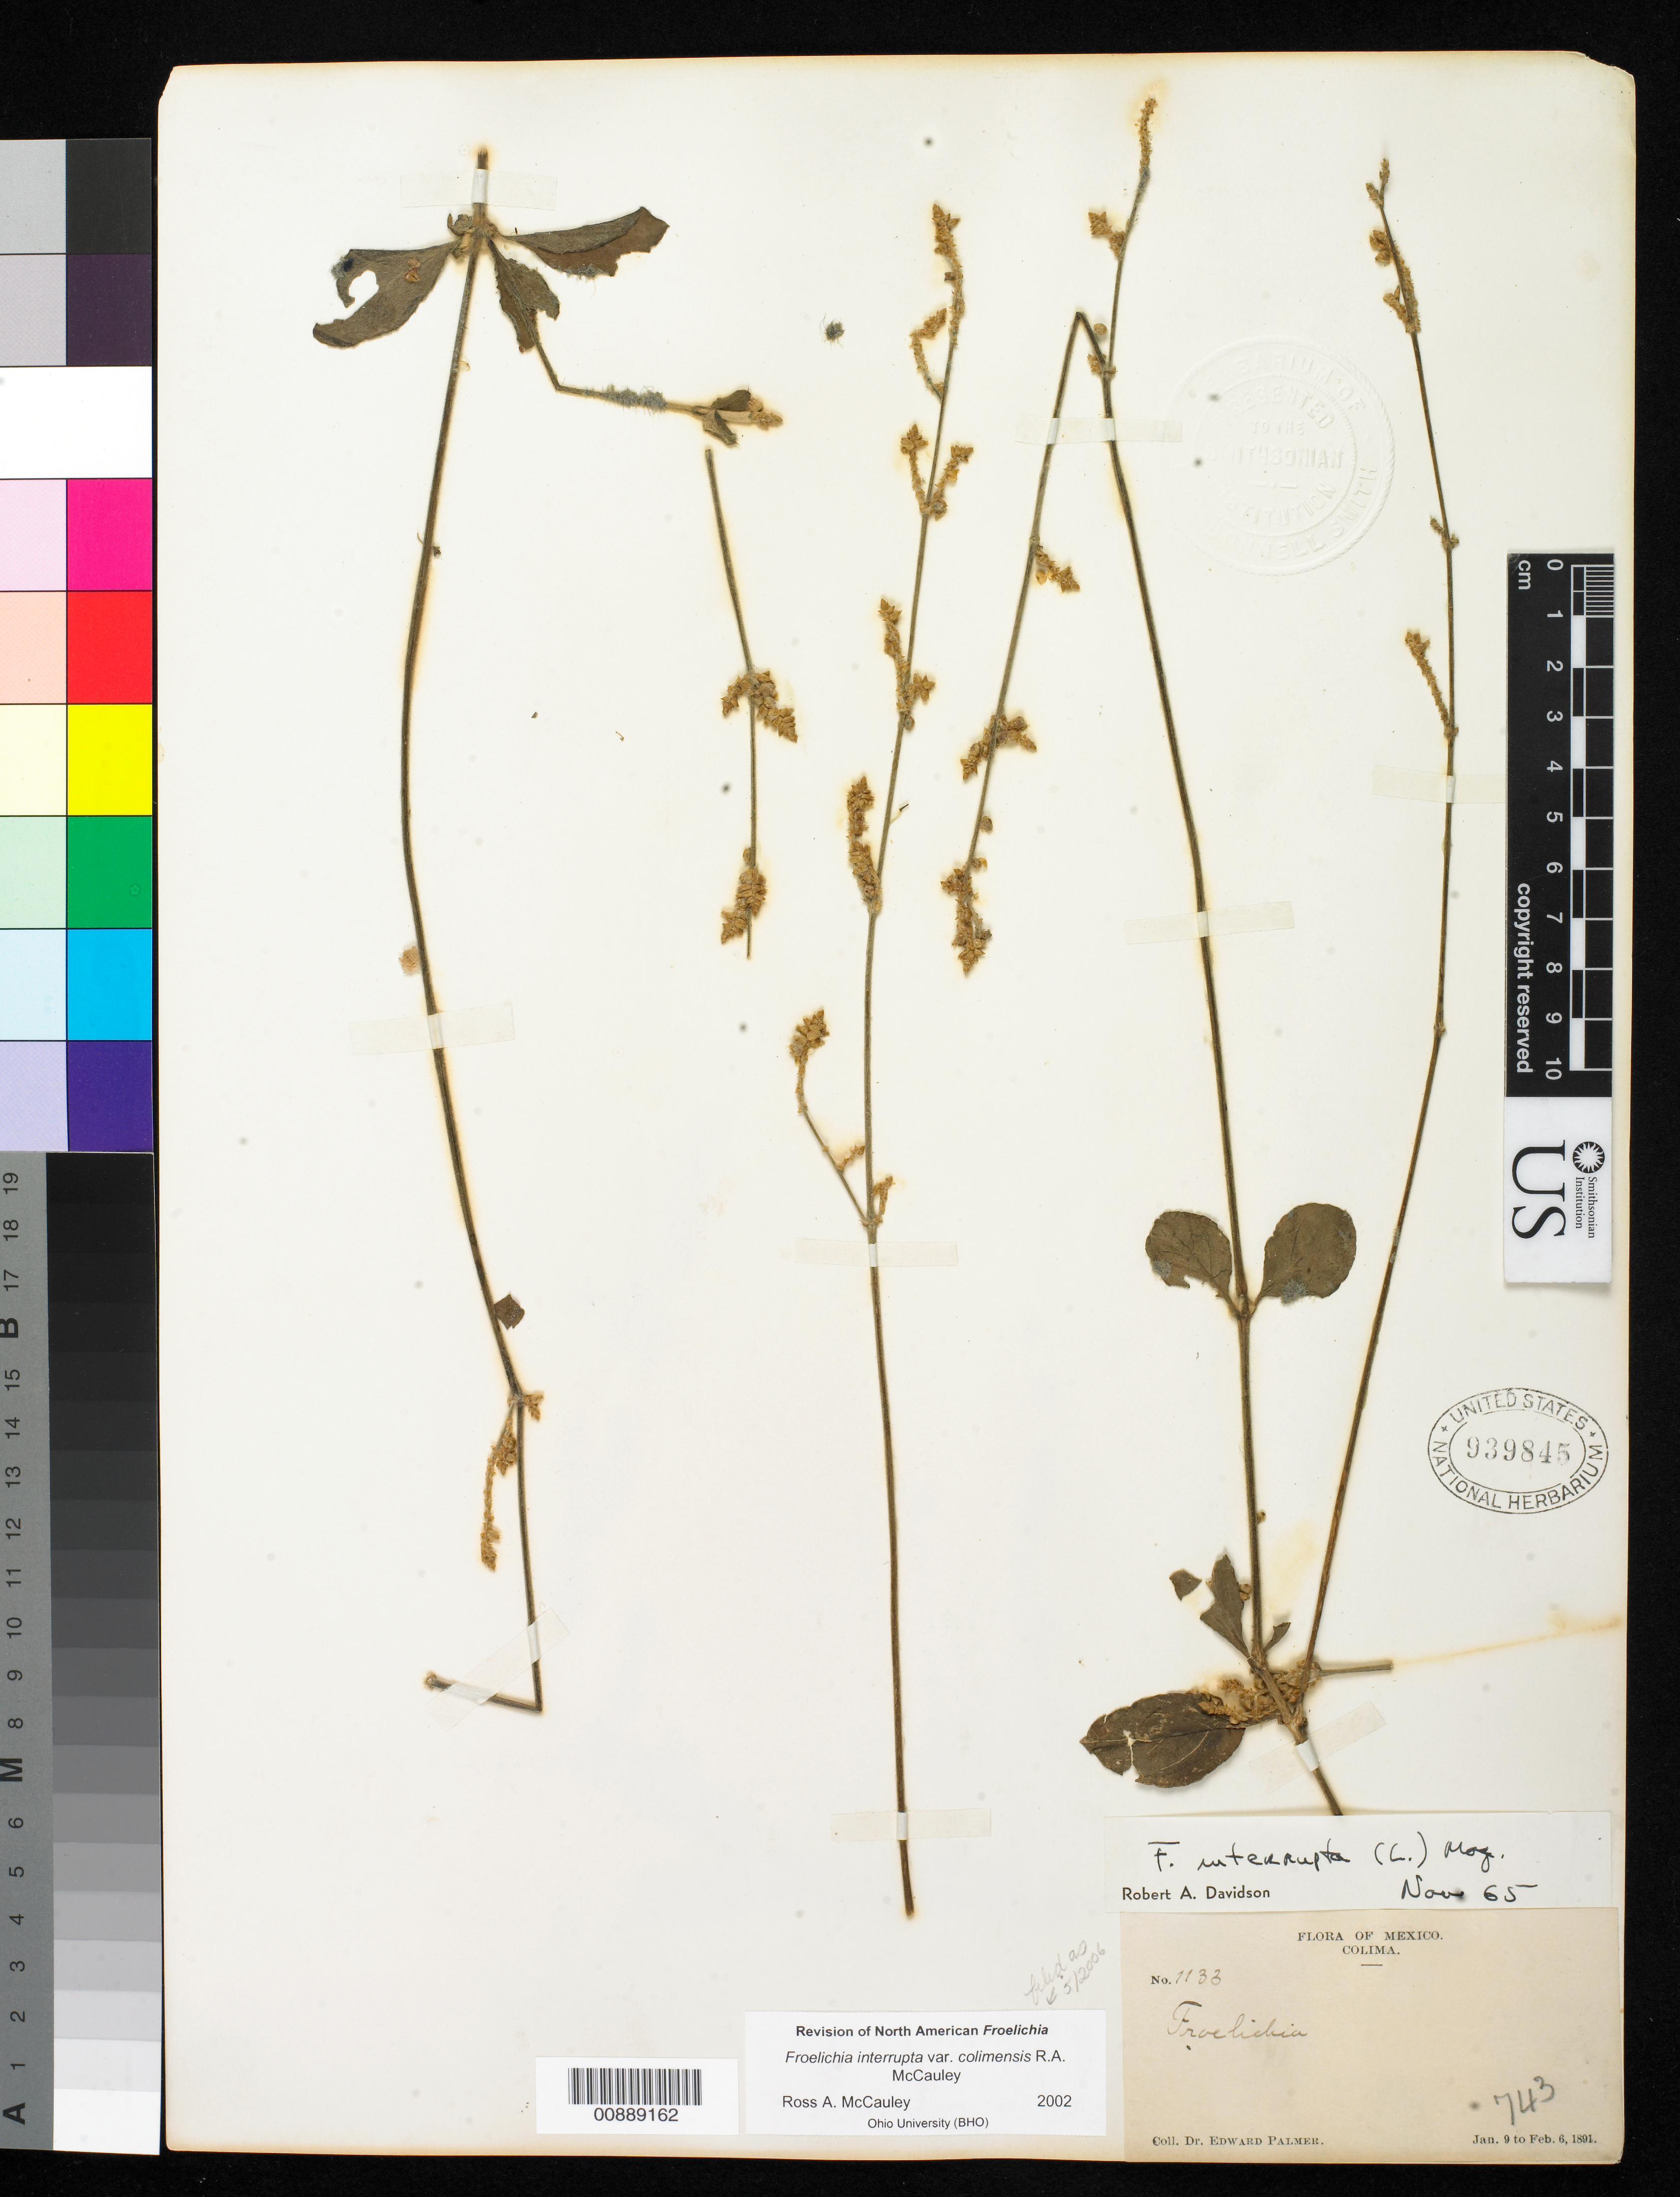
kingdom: Plantae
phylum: Tracheophyta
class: Magnoliopsida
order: Caryophyllales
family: Amaranthaceae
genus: Froelichia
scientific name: Froelichia interrupta var. colimensis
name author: R.A. McCauley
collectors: E. Palmer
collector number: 1133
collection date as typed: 09 Jan 1891 to 06 Feb 1891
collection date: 1891-01-09/1891-02-06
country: Mexico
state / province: Colima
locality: Colima.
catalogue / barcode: US 939845